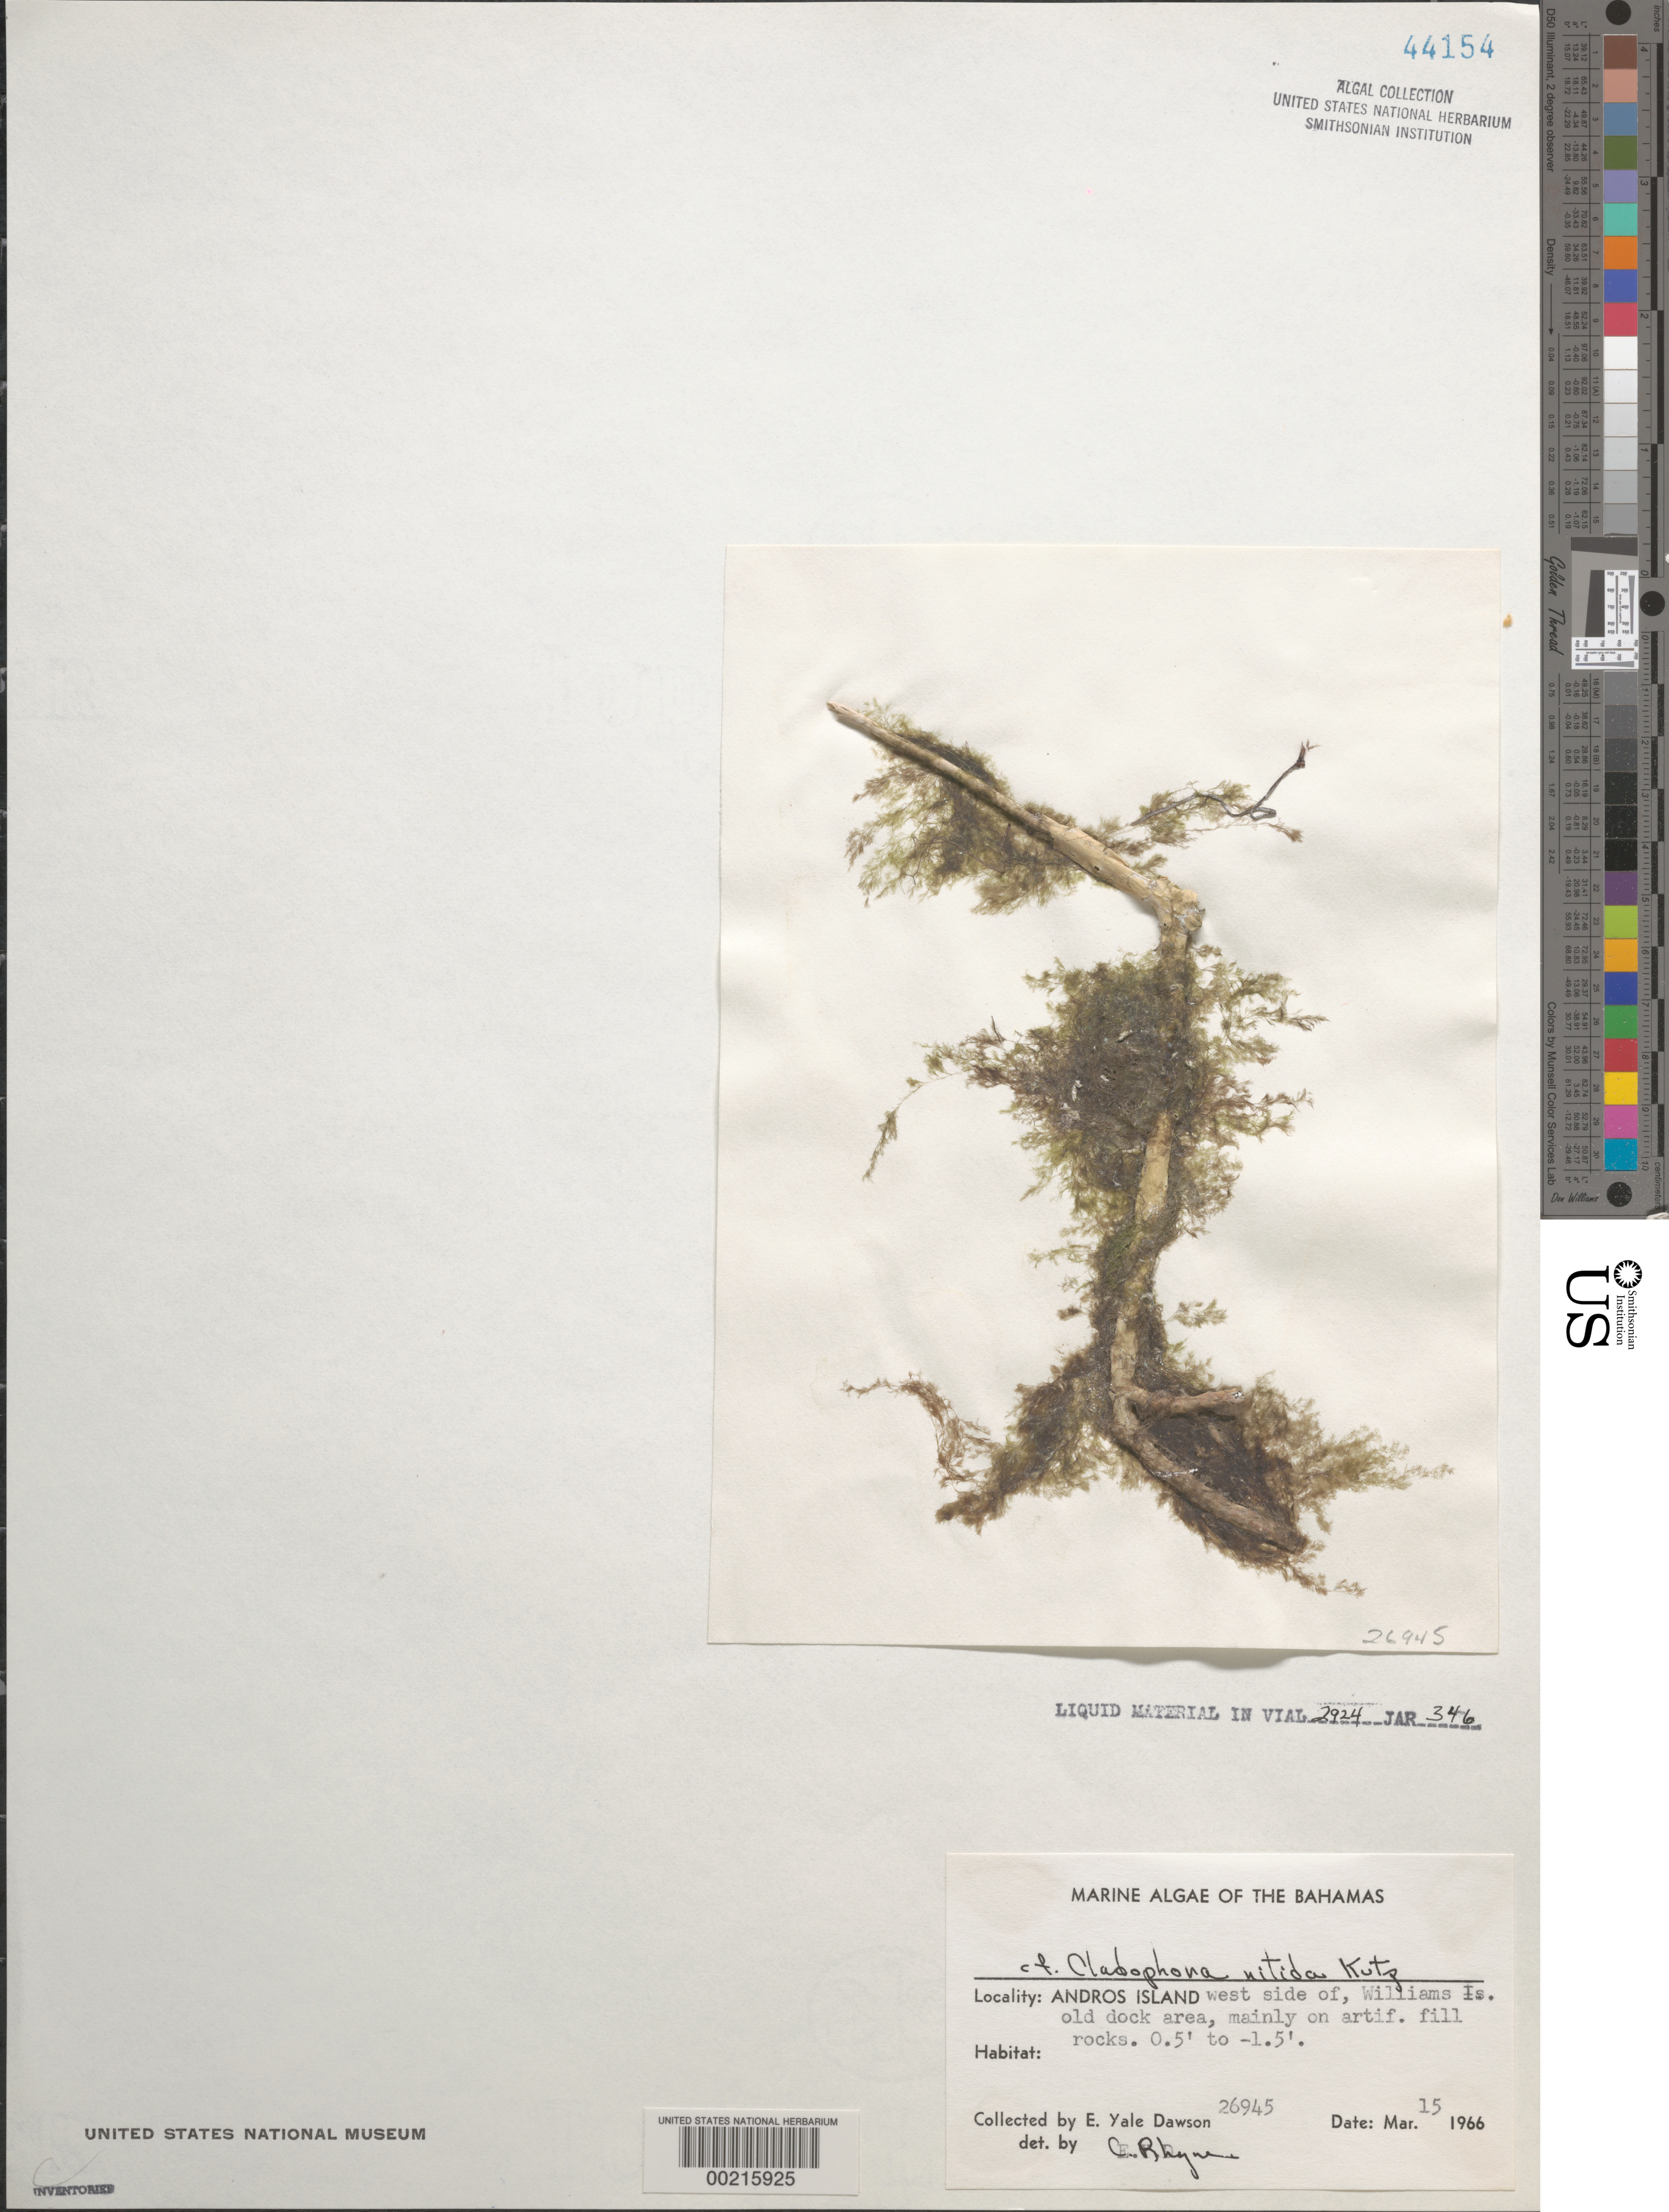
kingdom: Plantae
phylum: Chlorophyta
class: Ulvophyceae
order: Cladophorales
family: Cladophoraceae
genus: Cladophora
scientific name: Cladophora sericea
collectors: E. Y. Dawson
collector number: EYD 26945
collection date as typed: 15 Mar 1966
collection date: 1966-03-15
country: Bahamas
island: Andros Island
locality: West side of Andros Island, Williams Island old dock area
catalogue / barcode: US 44154